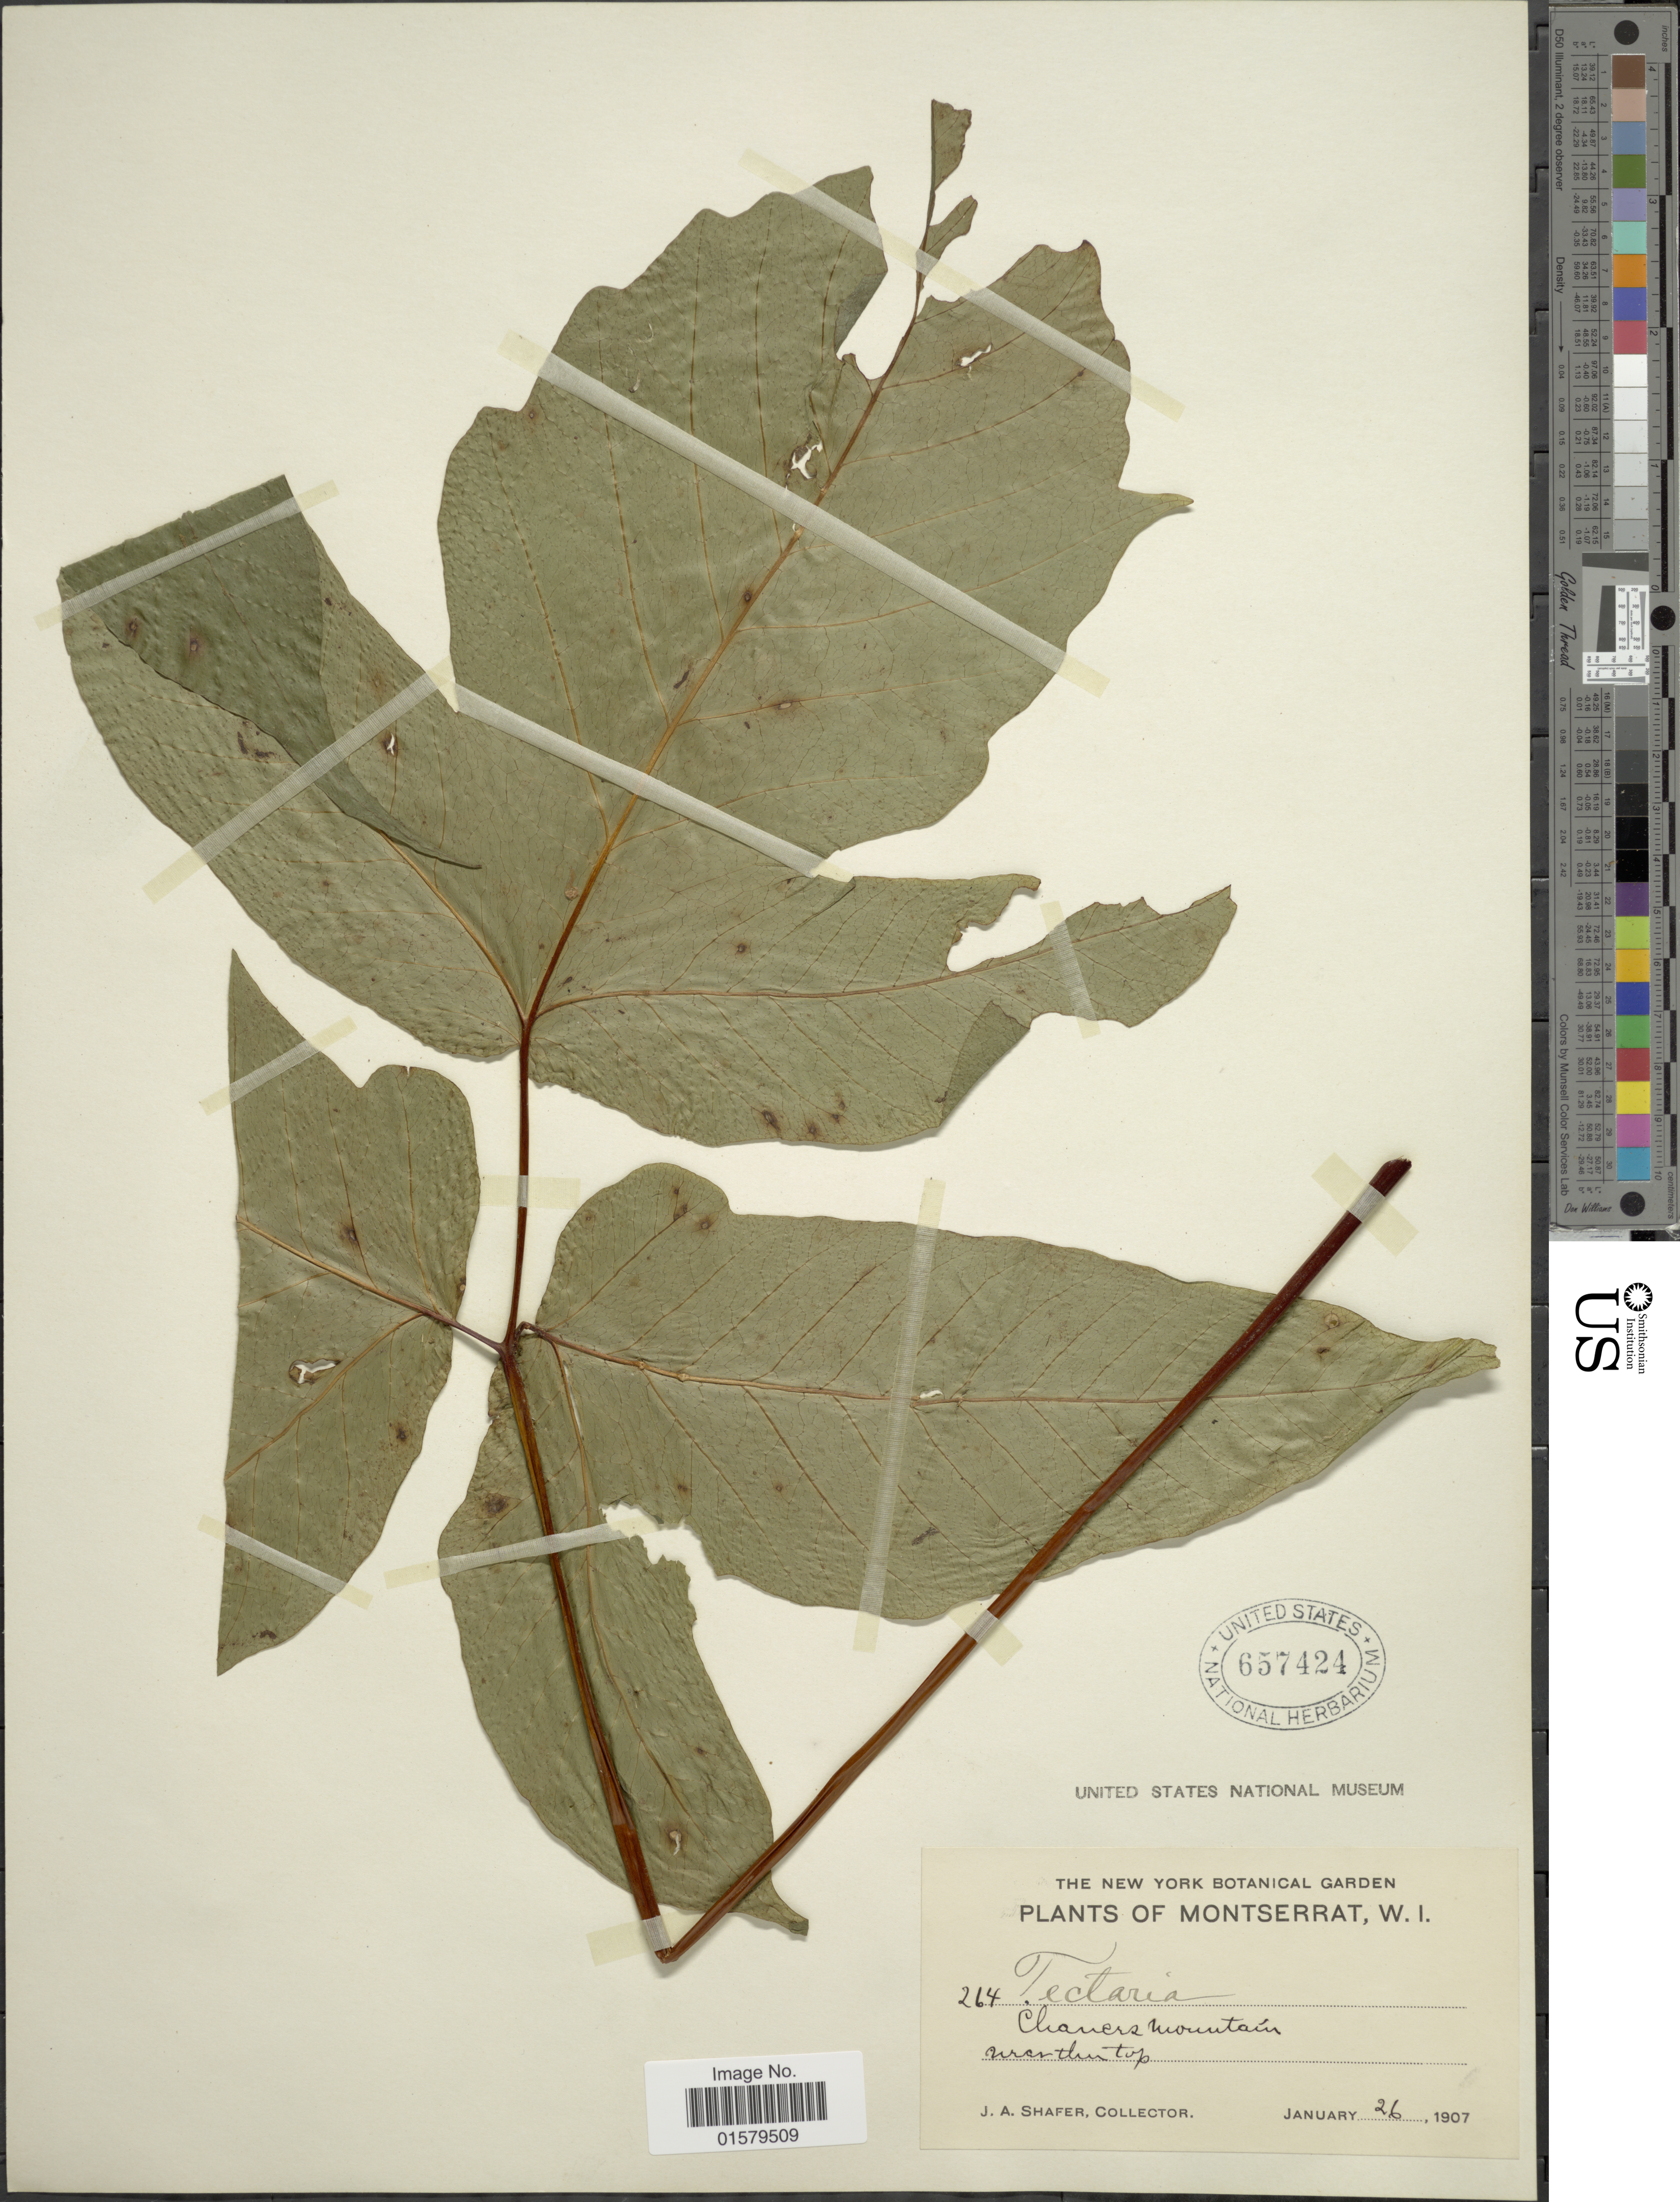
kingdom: Plantae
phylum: Tracheophyta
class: Polypodiopsida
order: Polypodiales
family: Tectariaceae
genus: Tectaria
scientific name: Tectaria trifoliata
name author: (L.) Cav.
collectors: J. A. Shafer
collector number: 264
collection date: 1907-01-26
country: Montserrat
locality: Chances Mountain, Northern Top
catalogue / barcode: US 657424